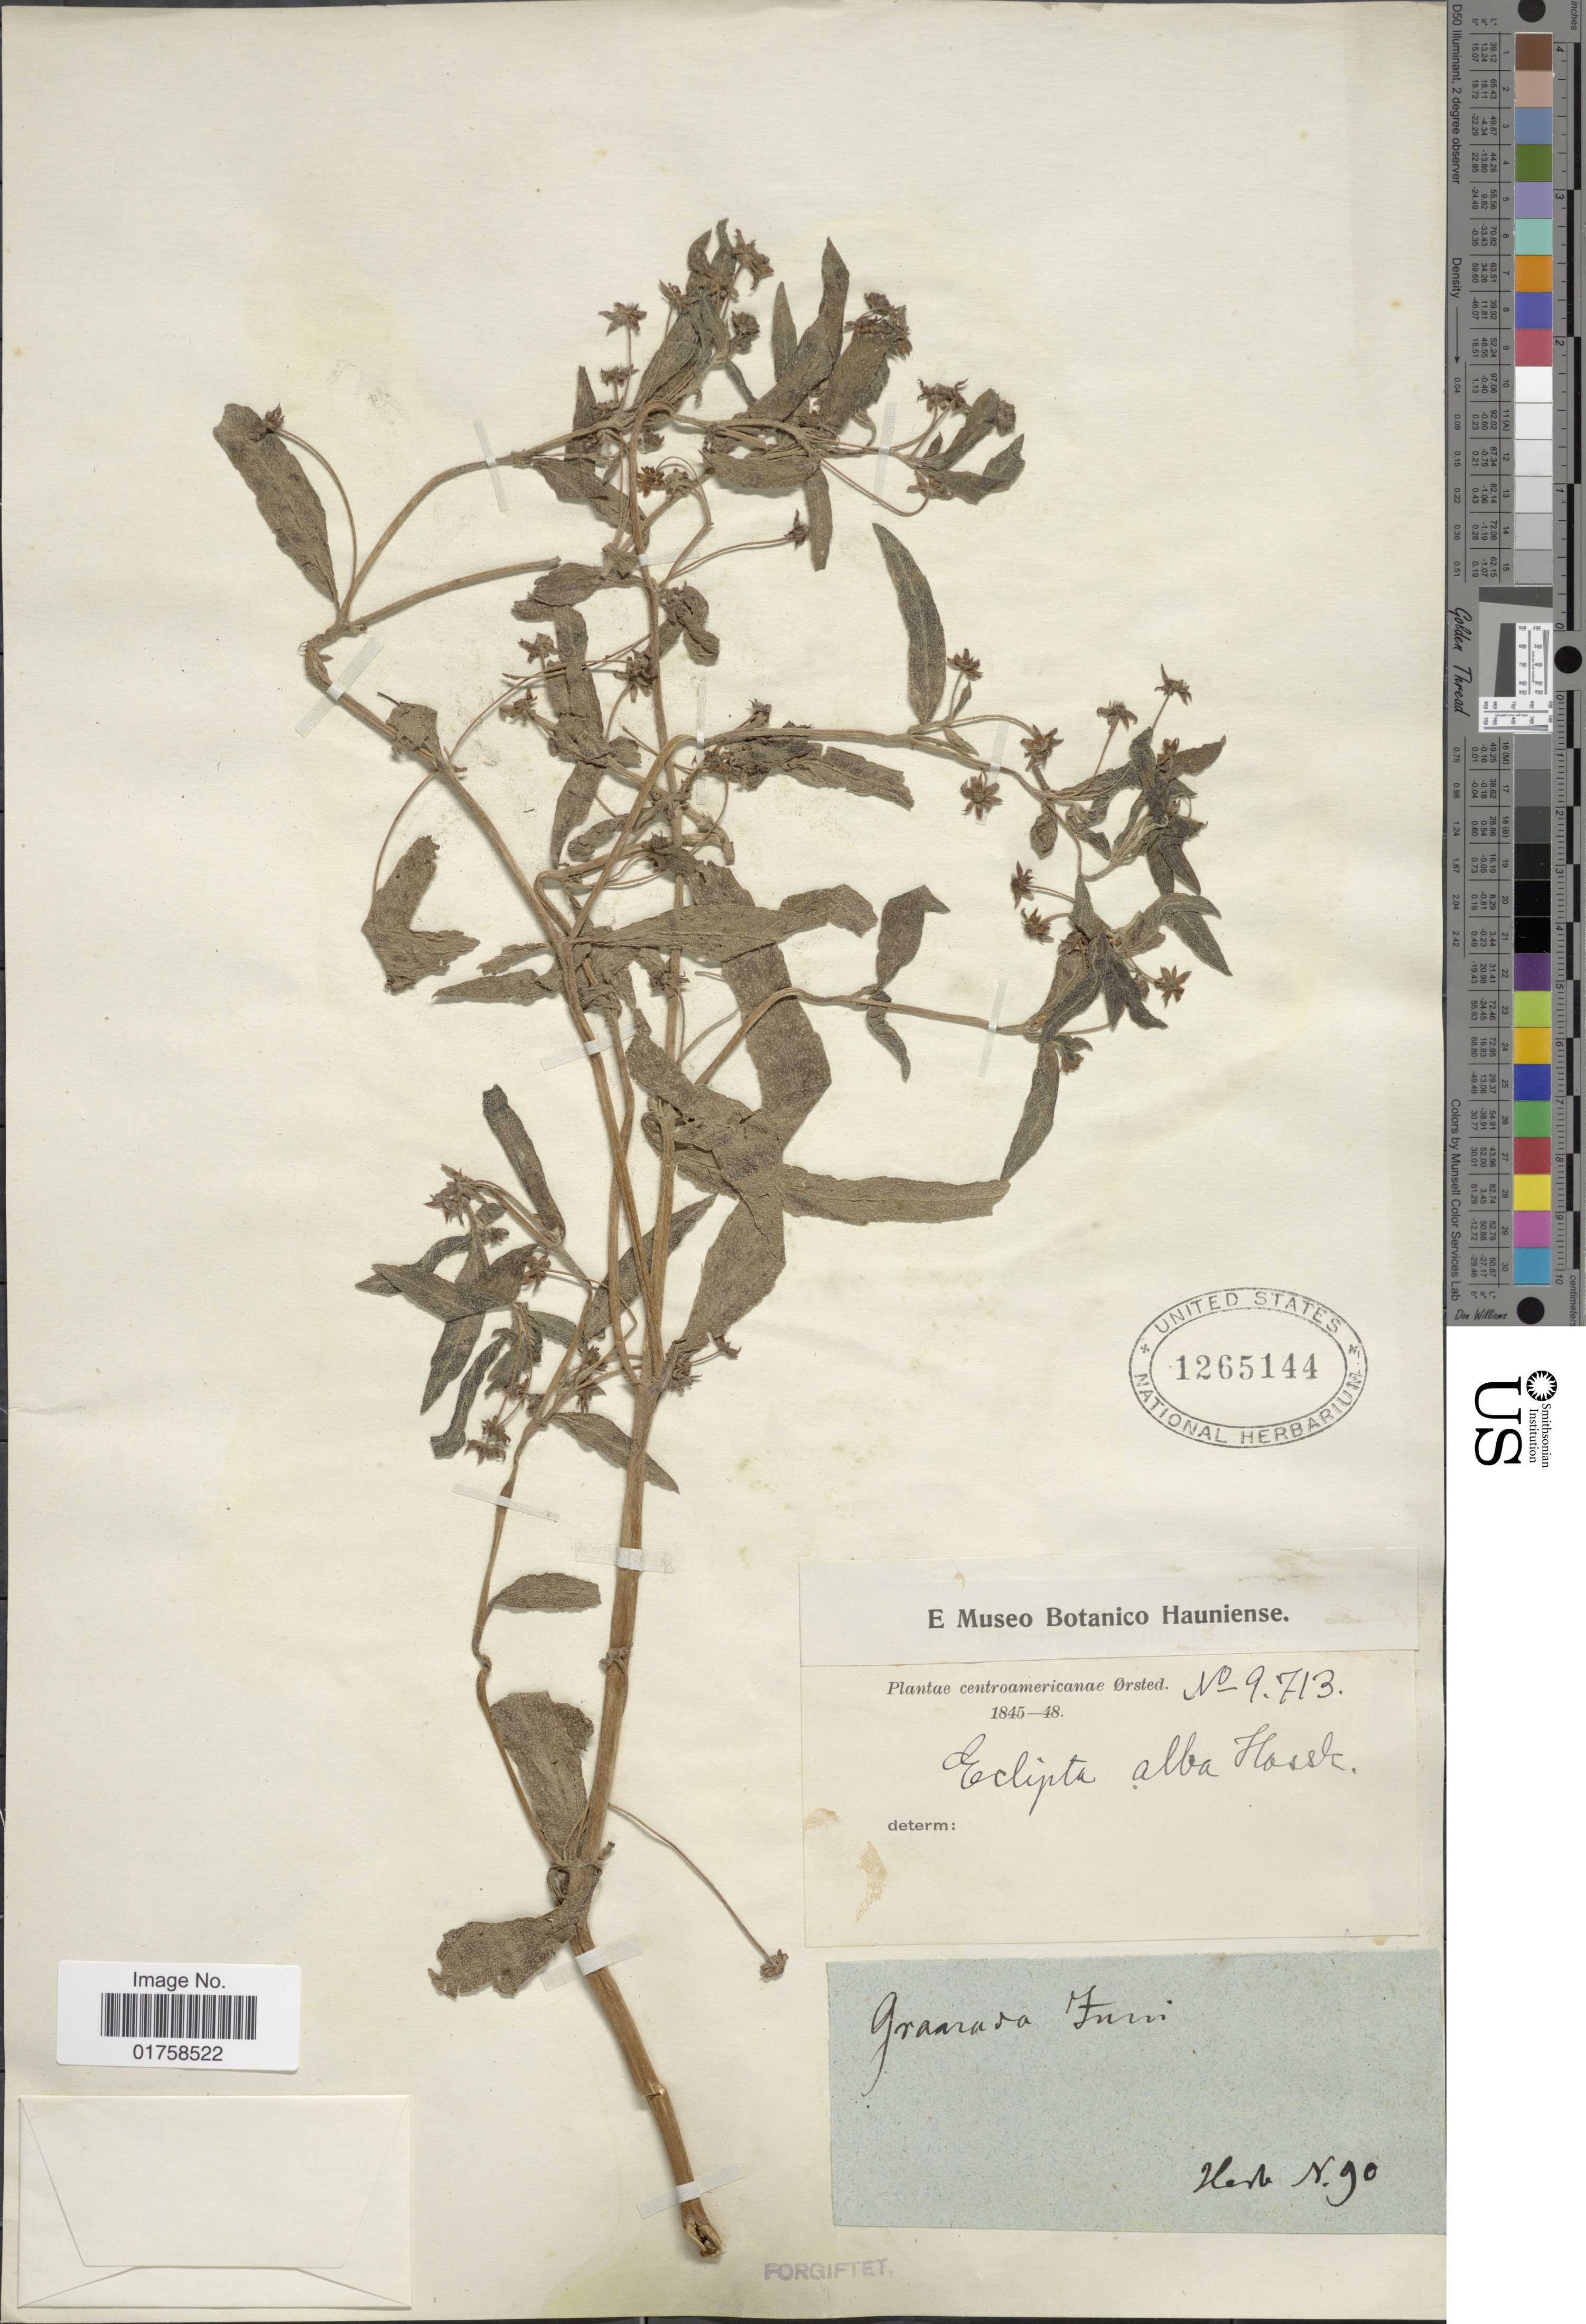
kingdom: Plantae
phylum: Tracheophyta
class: Magnoliopsida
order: Asterales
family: Asteraceae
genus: Eclipta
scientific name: Eclipta alba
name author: (L.) Hassk.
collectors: Ørsted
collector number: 9713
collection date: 1845/1848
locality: Graarada [interpreted] Inin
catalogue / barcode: US 1265144